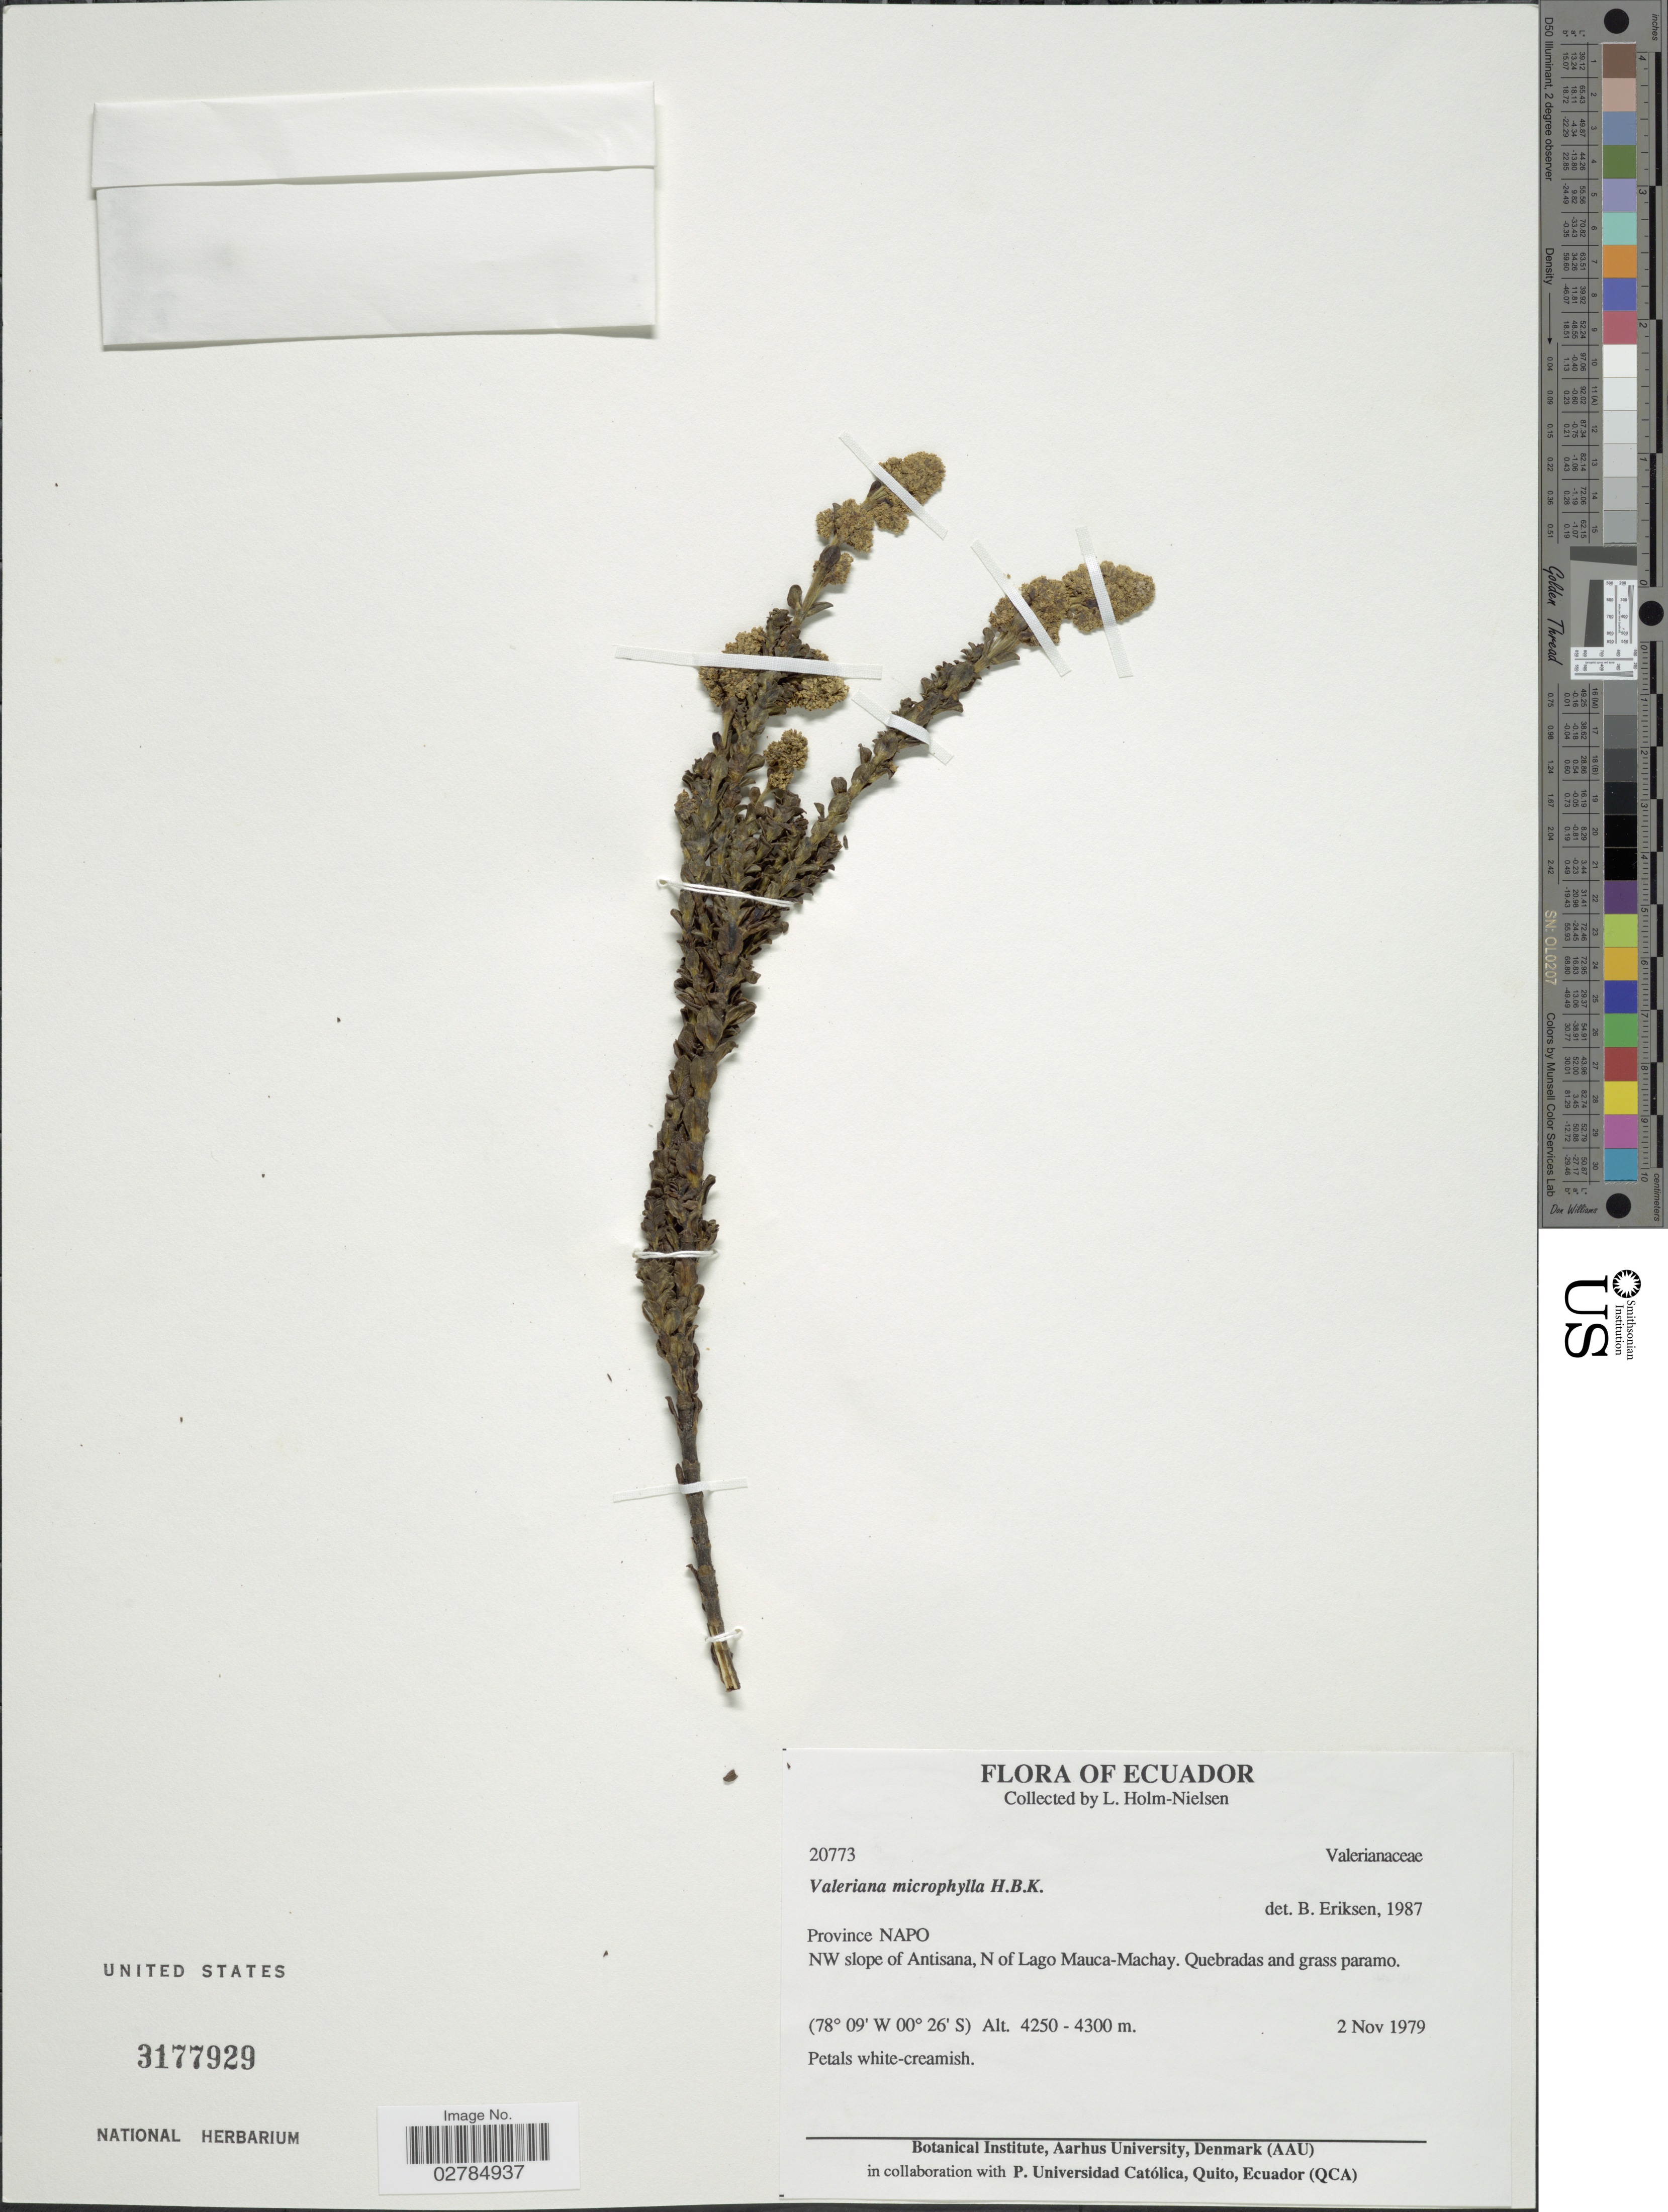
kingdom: Plantae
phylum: Tracheophyta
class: Magnoliopsida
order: Dipsacales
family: Caprifoliaceae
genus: Valeriana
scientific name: Valeriana microphylla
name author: Kunth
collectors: L. Holm-Nielsen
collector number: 20773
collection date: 1979-11-02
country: Ecuador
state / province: Napo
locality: NW slope of Antisana, N of Lago Mauca-Machay.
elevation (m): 4250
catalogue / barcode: US 3177929